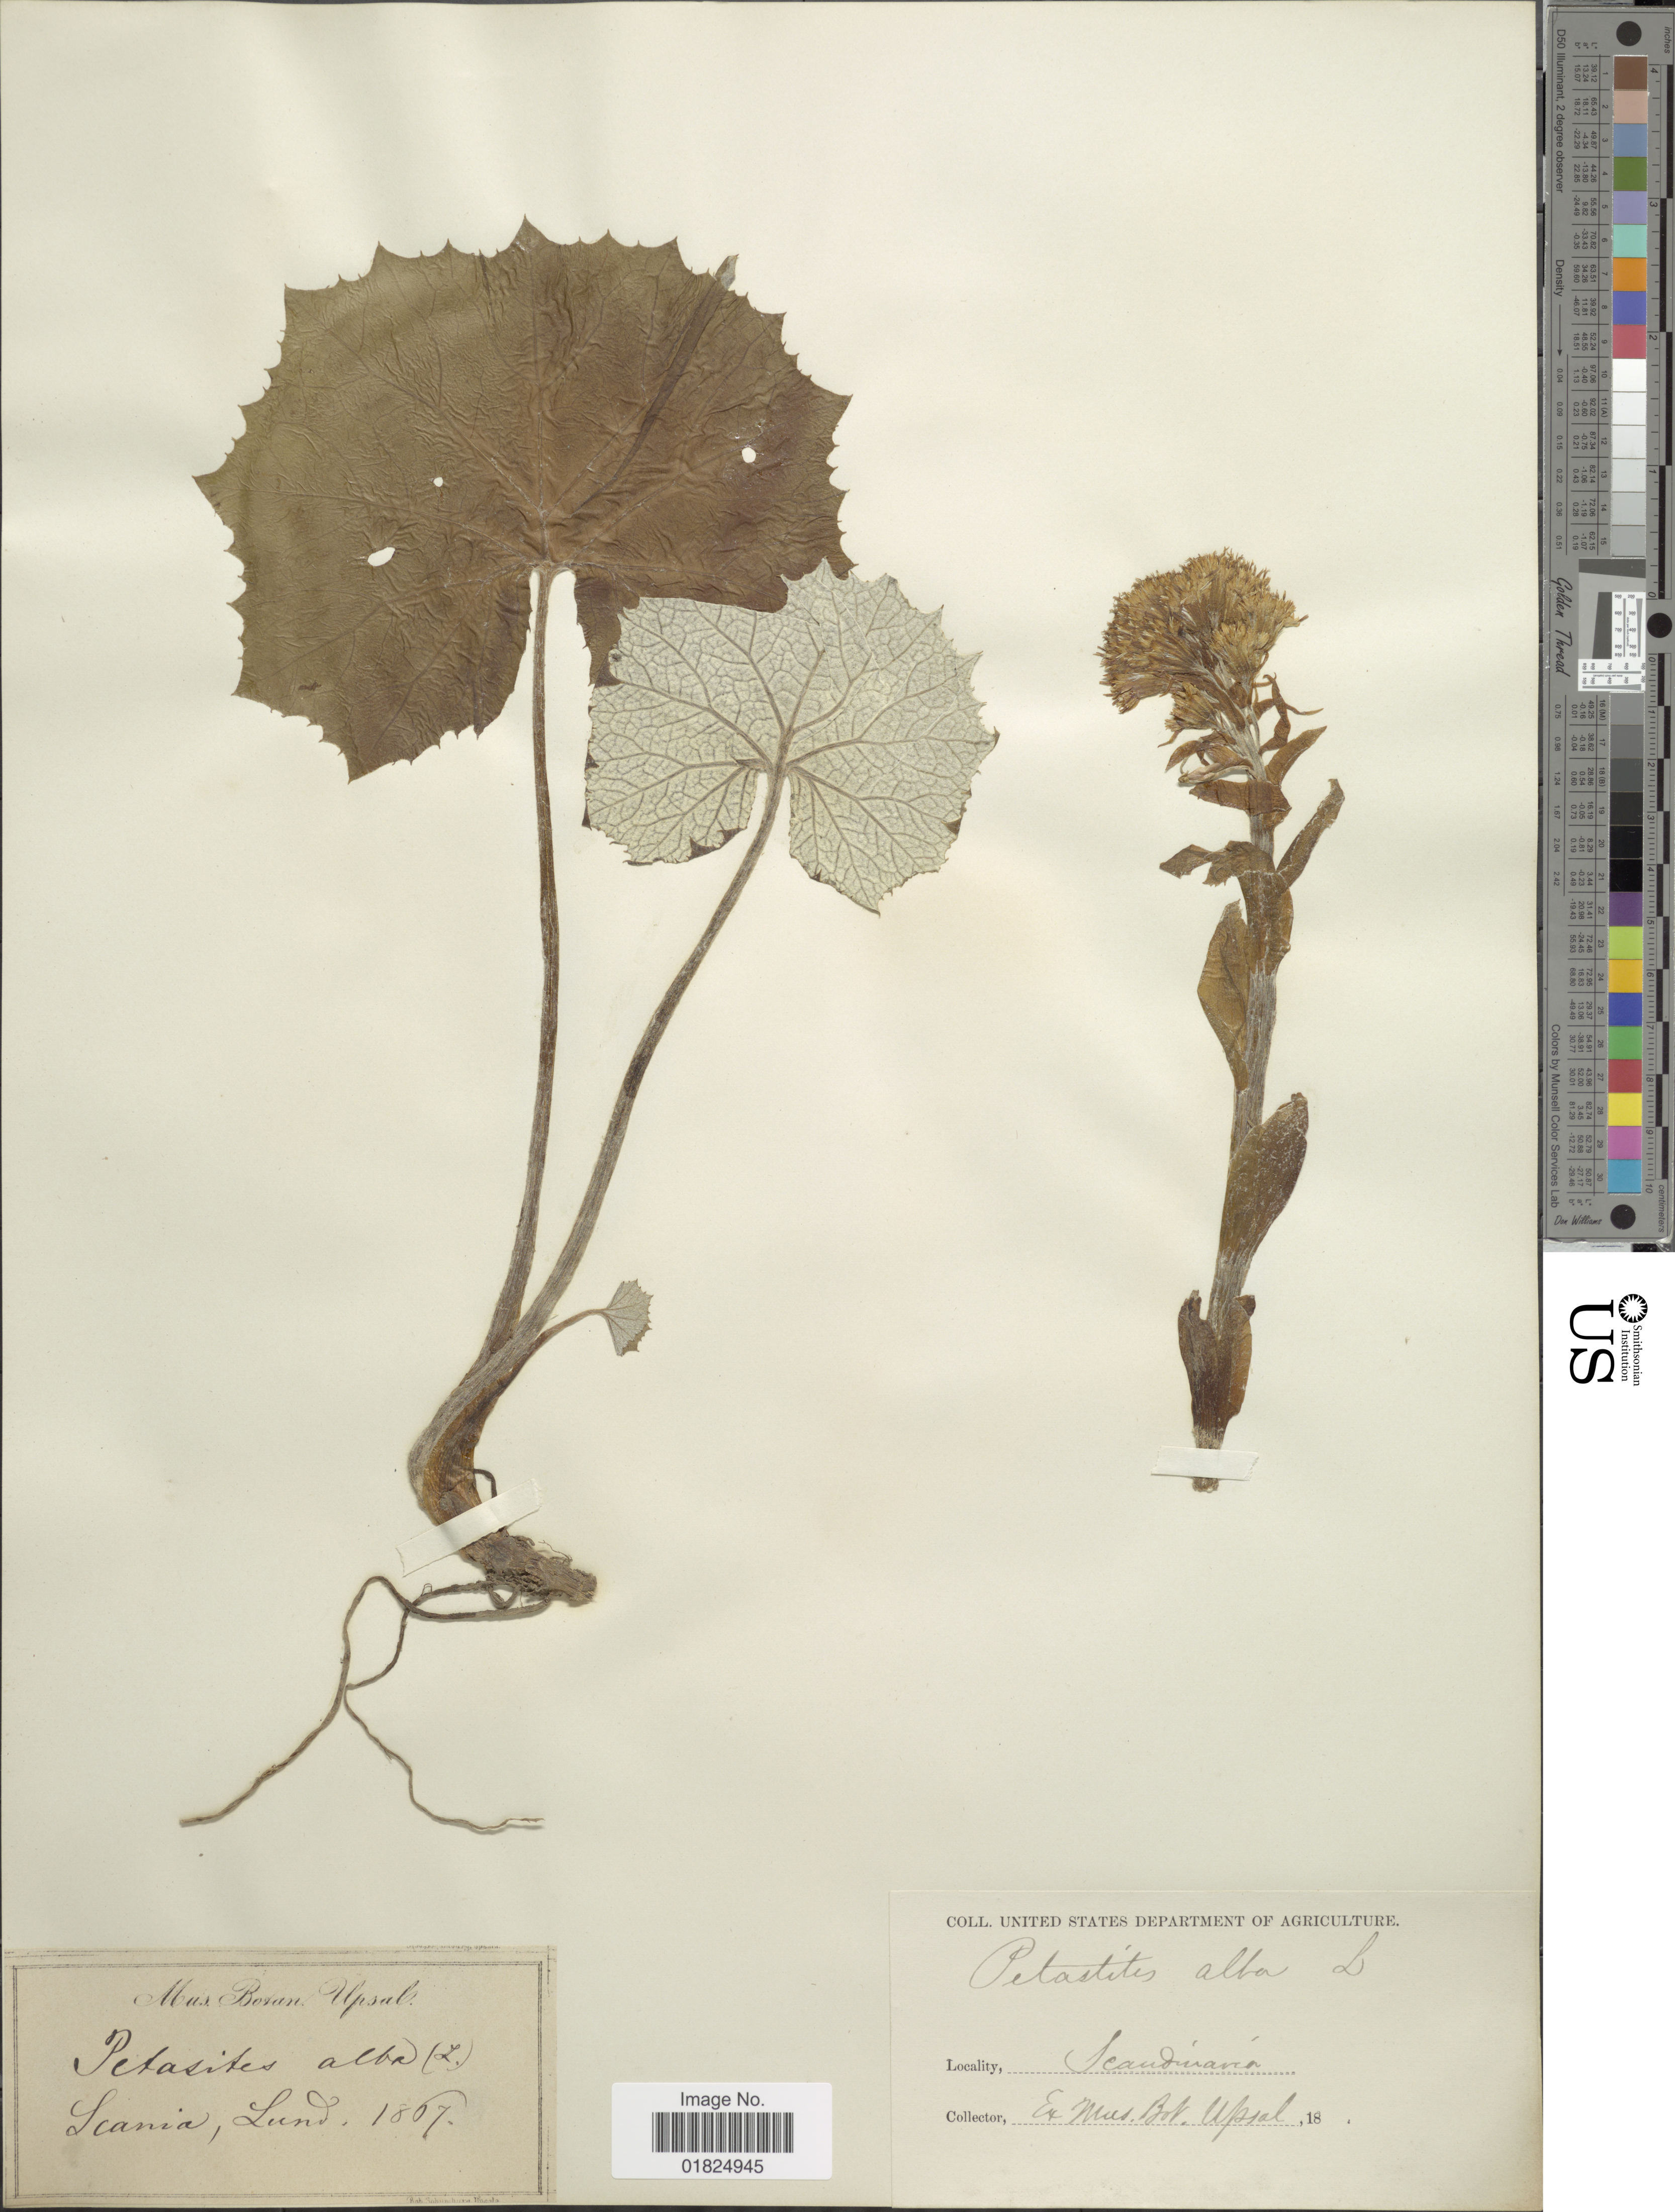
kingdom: Plantae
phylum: Tracheophyta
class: Magnoliopsida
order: Asterales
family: Asteraceae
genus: Petasites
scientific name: Petasites albus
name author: (L.) Gaertn.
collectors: ex herb. Mus. Botan. Upsal.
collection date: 1867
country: Sweden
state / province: Skåne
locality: Scania, Lund. Scandinavia